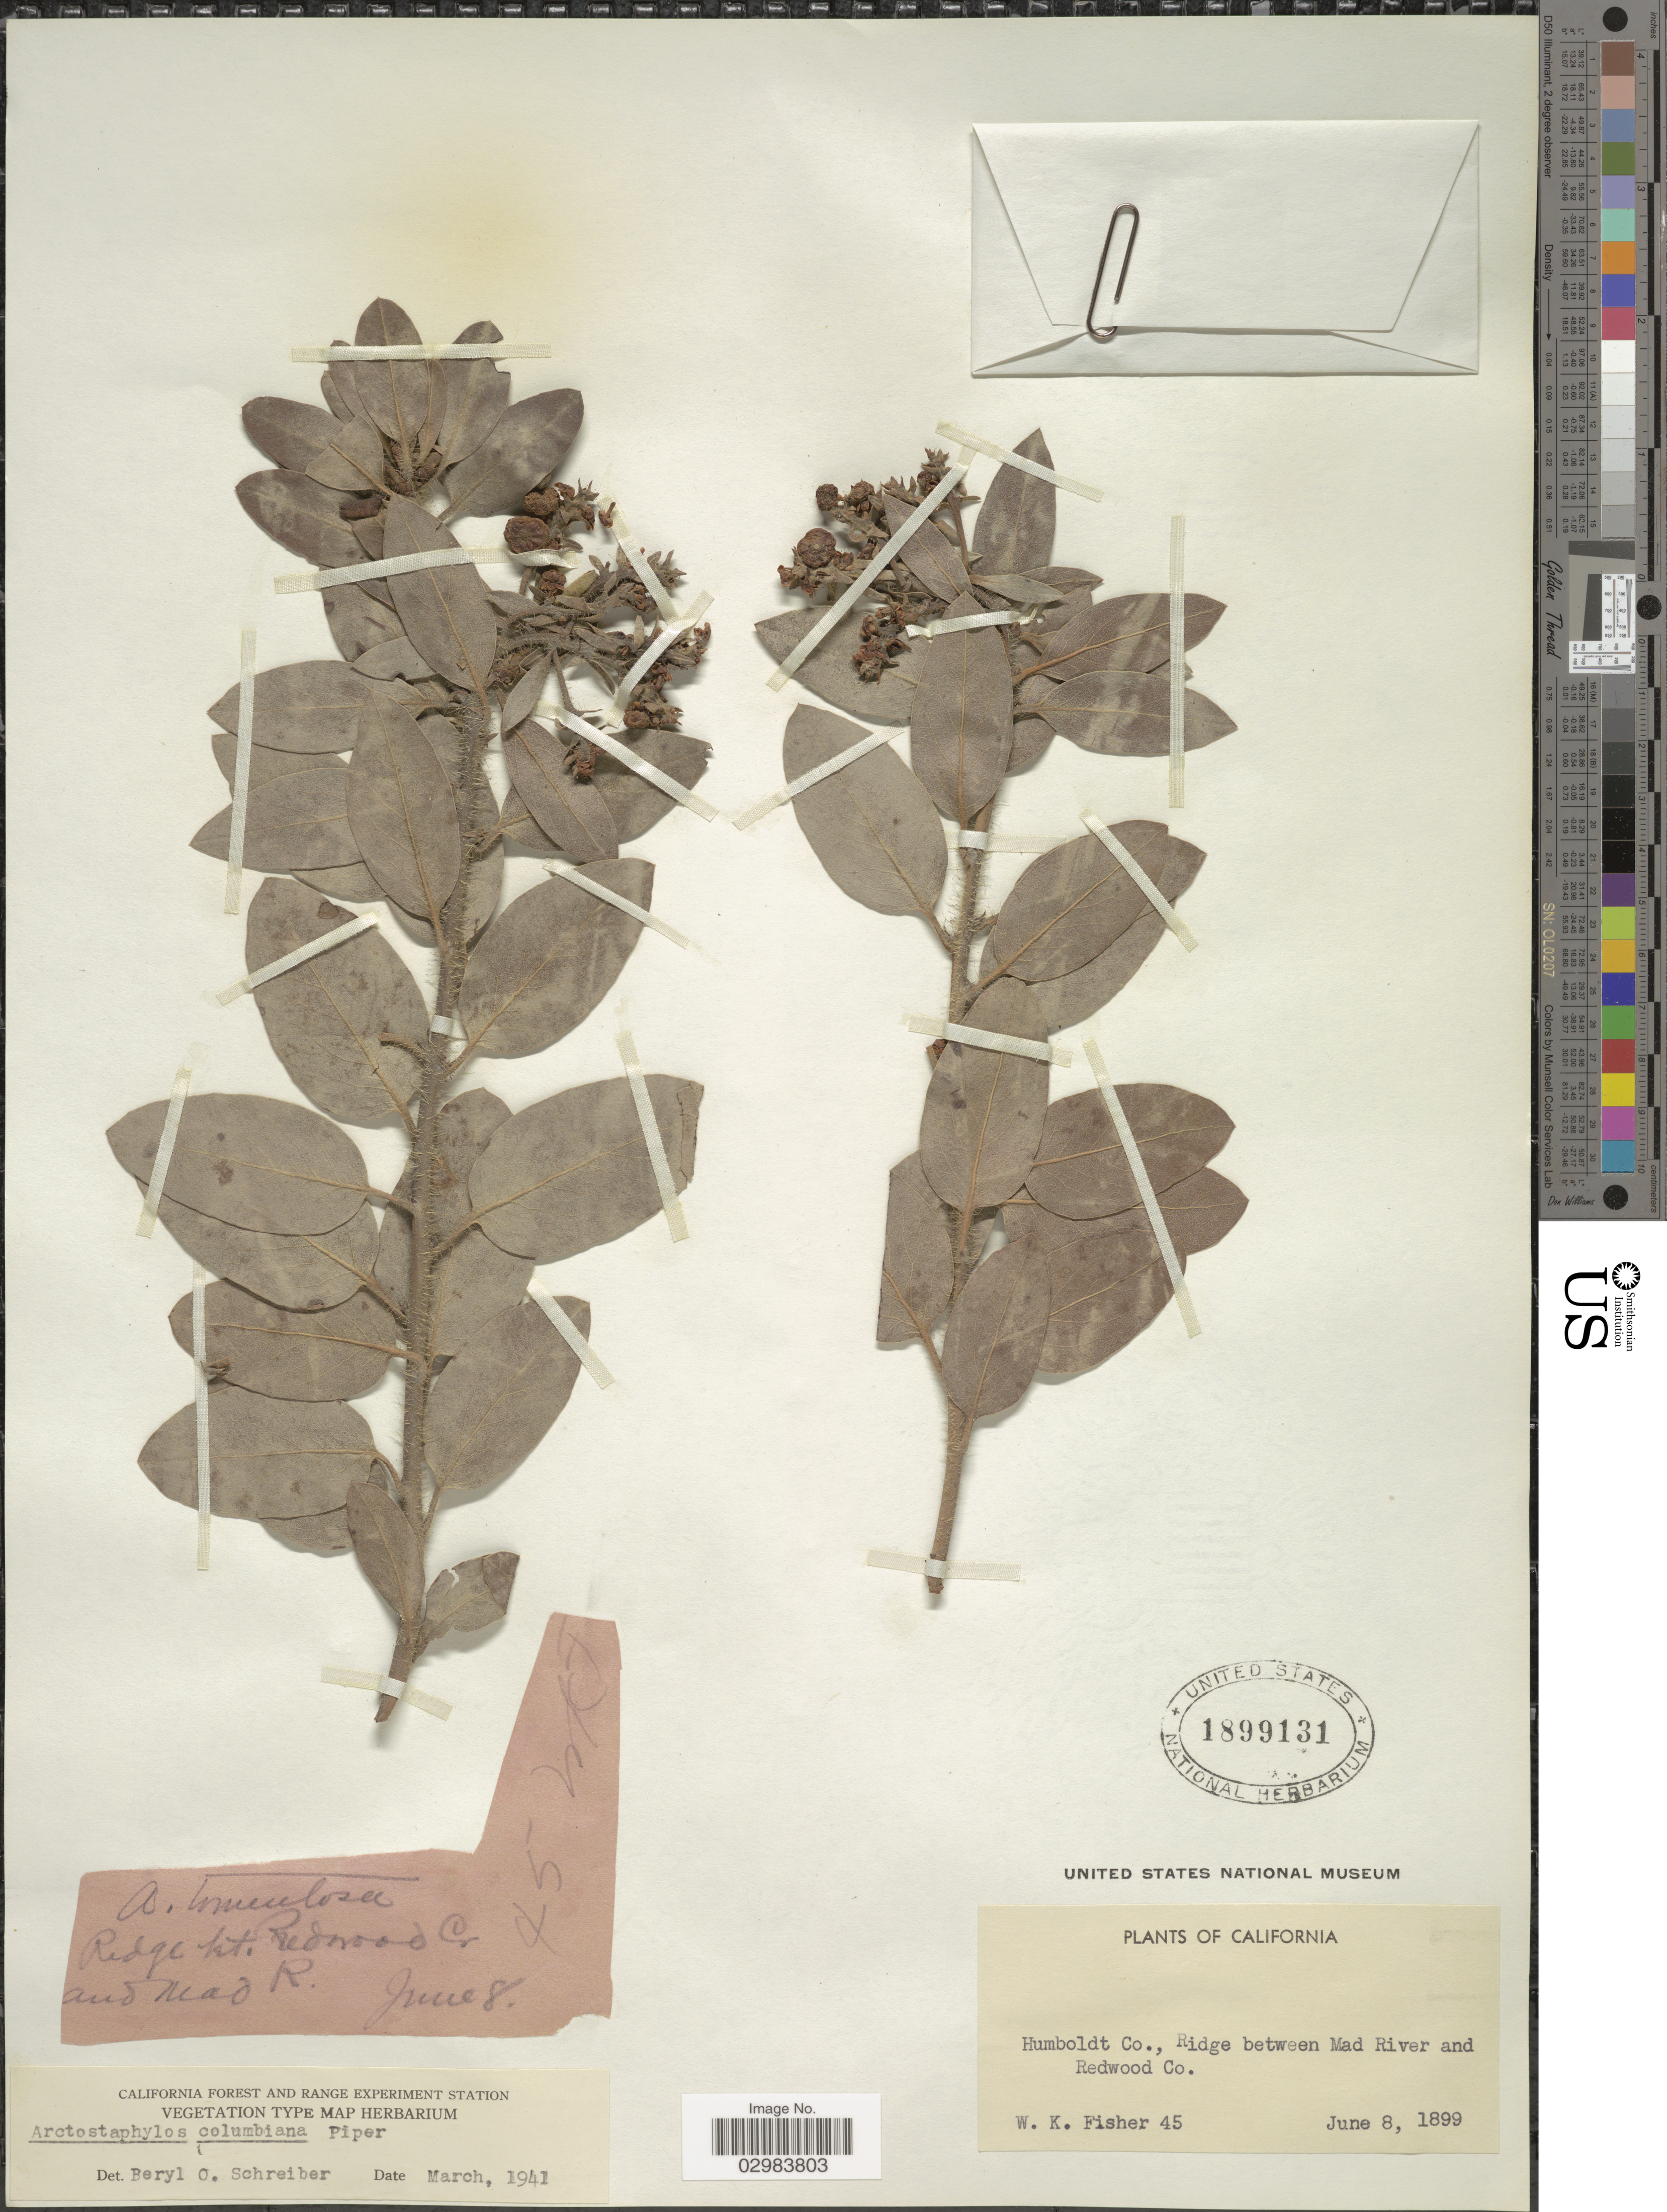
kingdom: Plantae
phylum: Tracheophyta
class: Magnoliopsida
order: Ericales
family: Ericaceae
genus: Arctostaphylos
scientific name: Arctostaphylos columbiana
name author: Piper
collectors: W. K. Fisher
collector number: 45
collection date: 1899-06-08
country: United States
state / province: California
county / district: Humboldt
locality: Humboldt Co., Ridge between Mad River and Redwood Co.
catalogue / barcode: US 1899131